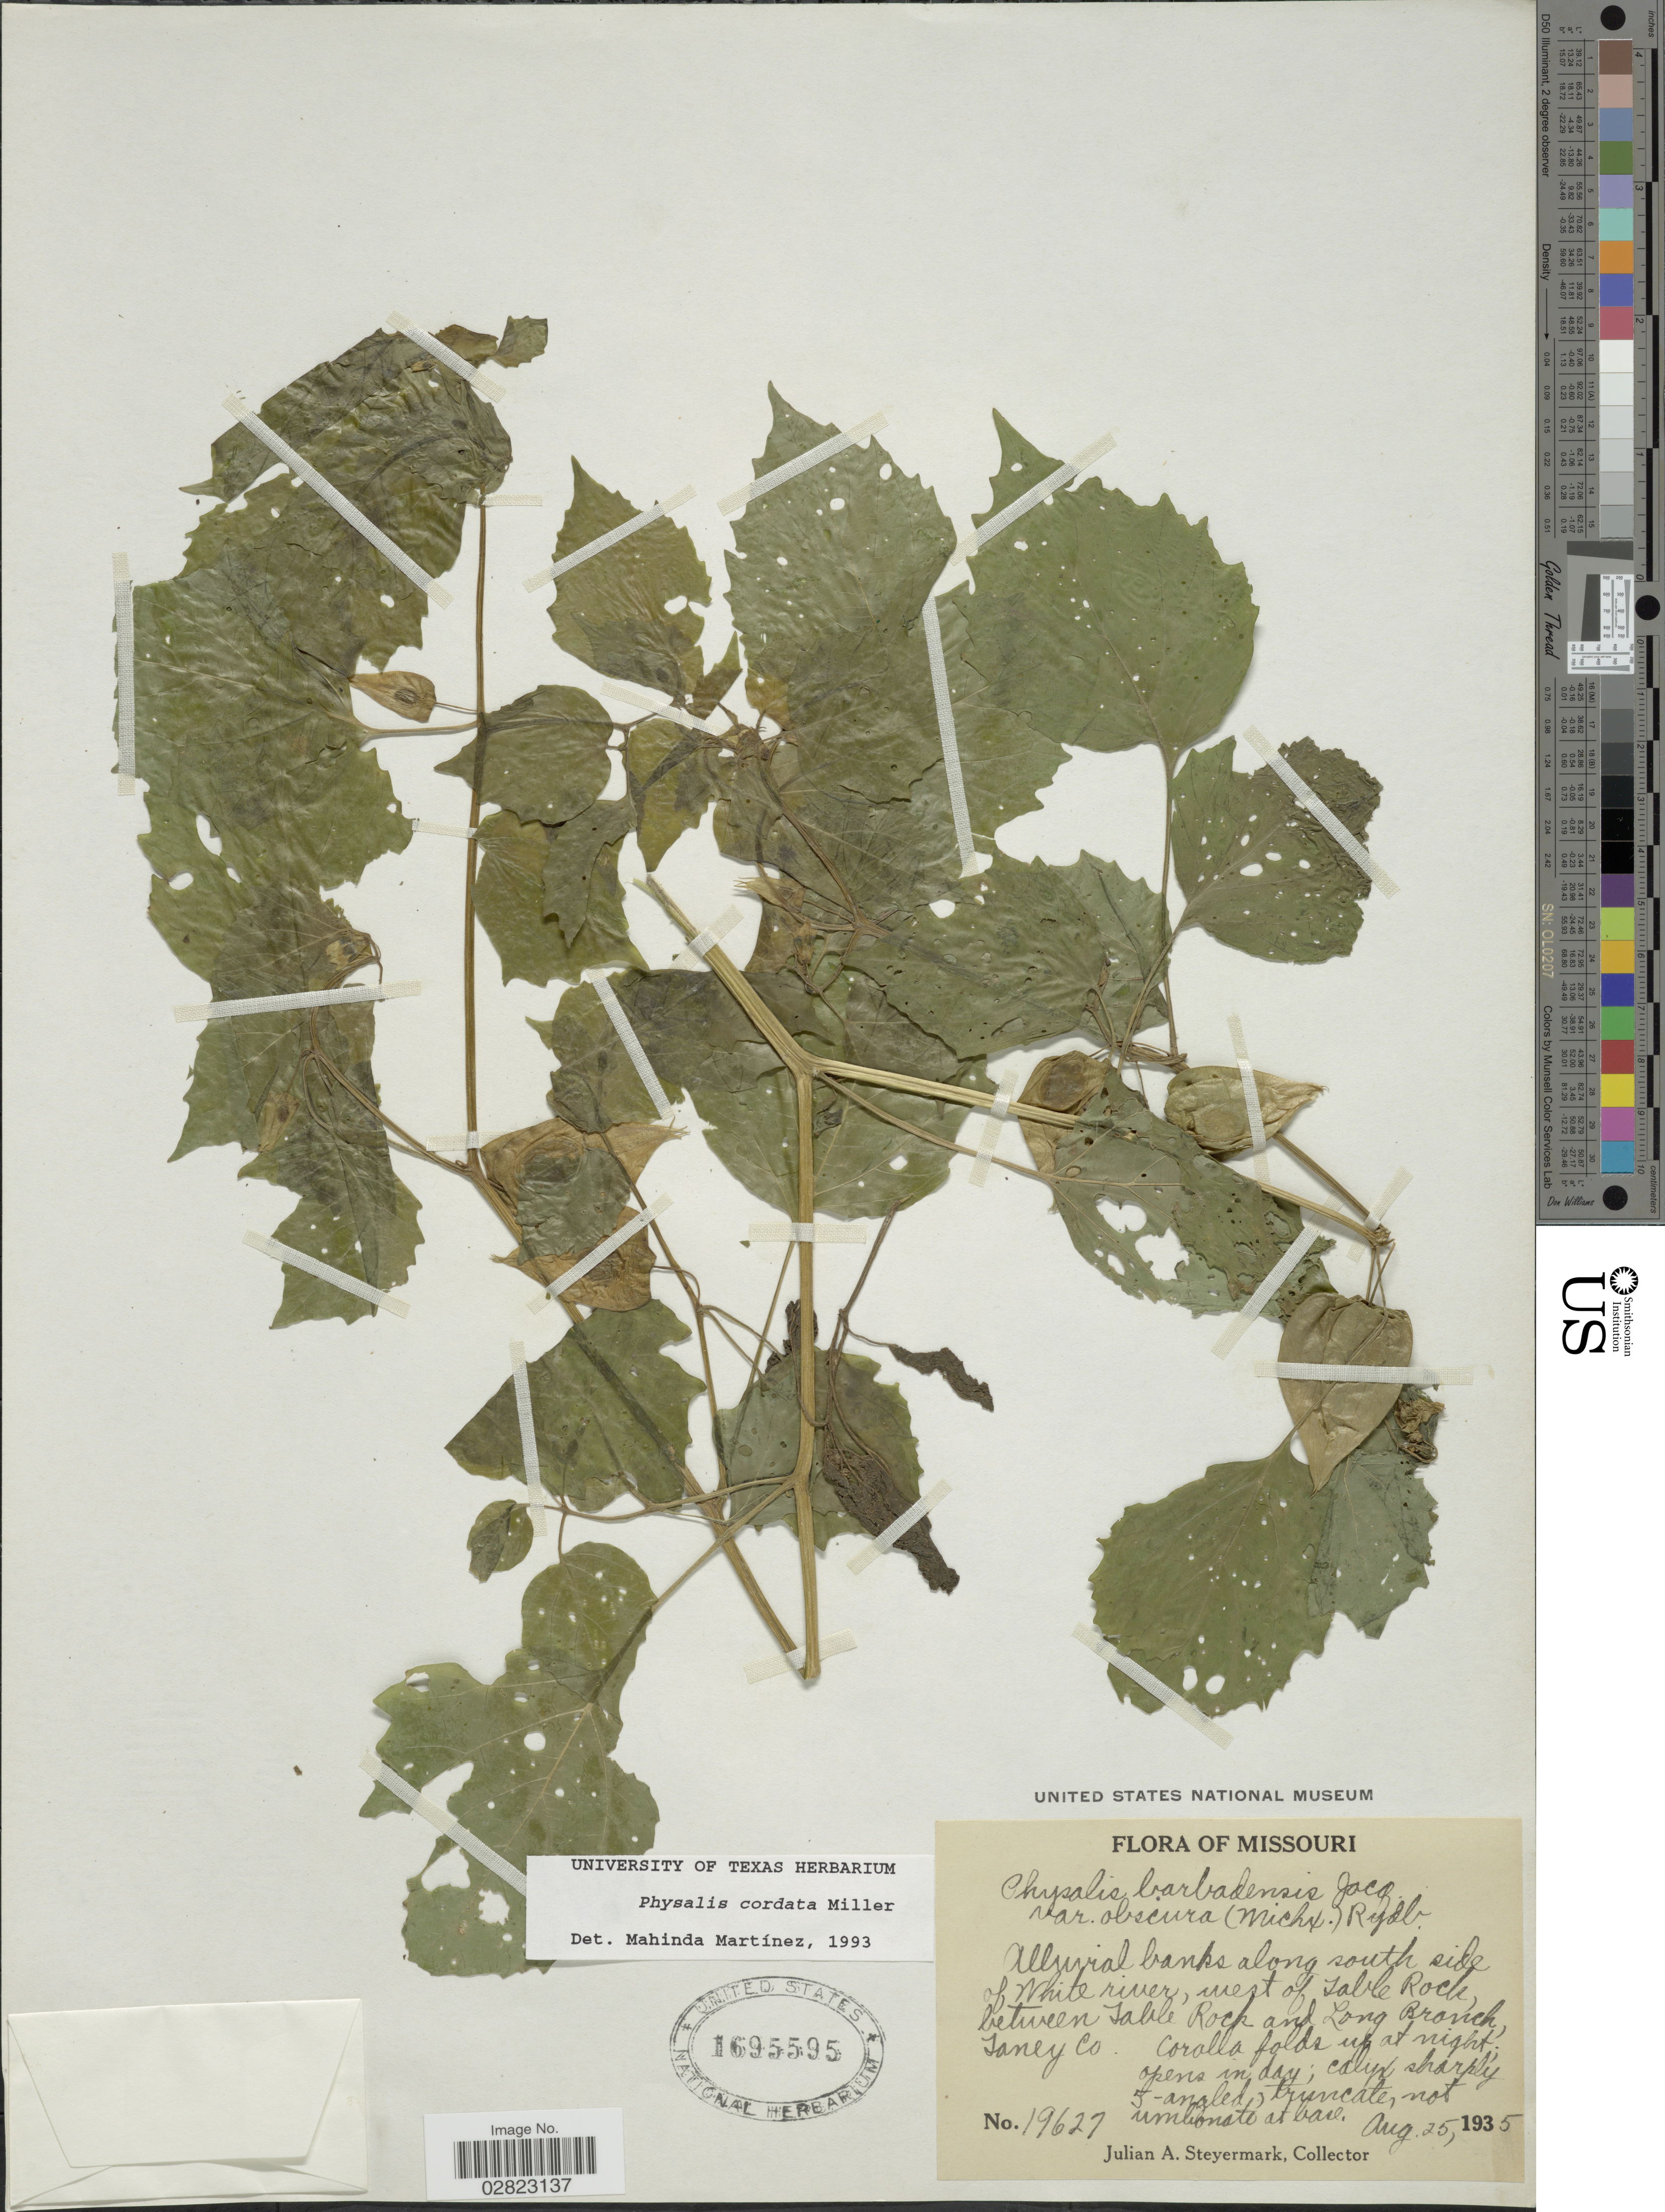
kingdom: Plantae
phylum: Tracheophyta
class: Magnoliopsida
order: Solanales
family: Solanaceae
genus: Physalis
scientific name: Physalis cordata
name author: Mill.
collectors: J. Steyermark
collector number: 19627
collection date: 1935-08-25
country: United States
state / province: Missouri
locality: Alluvial banks along south side of White river, west of Table Rock, between Table Rock and Long Branch, Taney Co.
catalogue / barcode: US 1695595